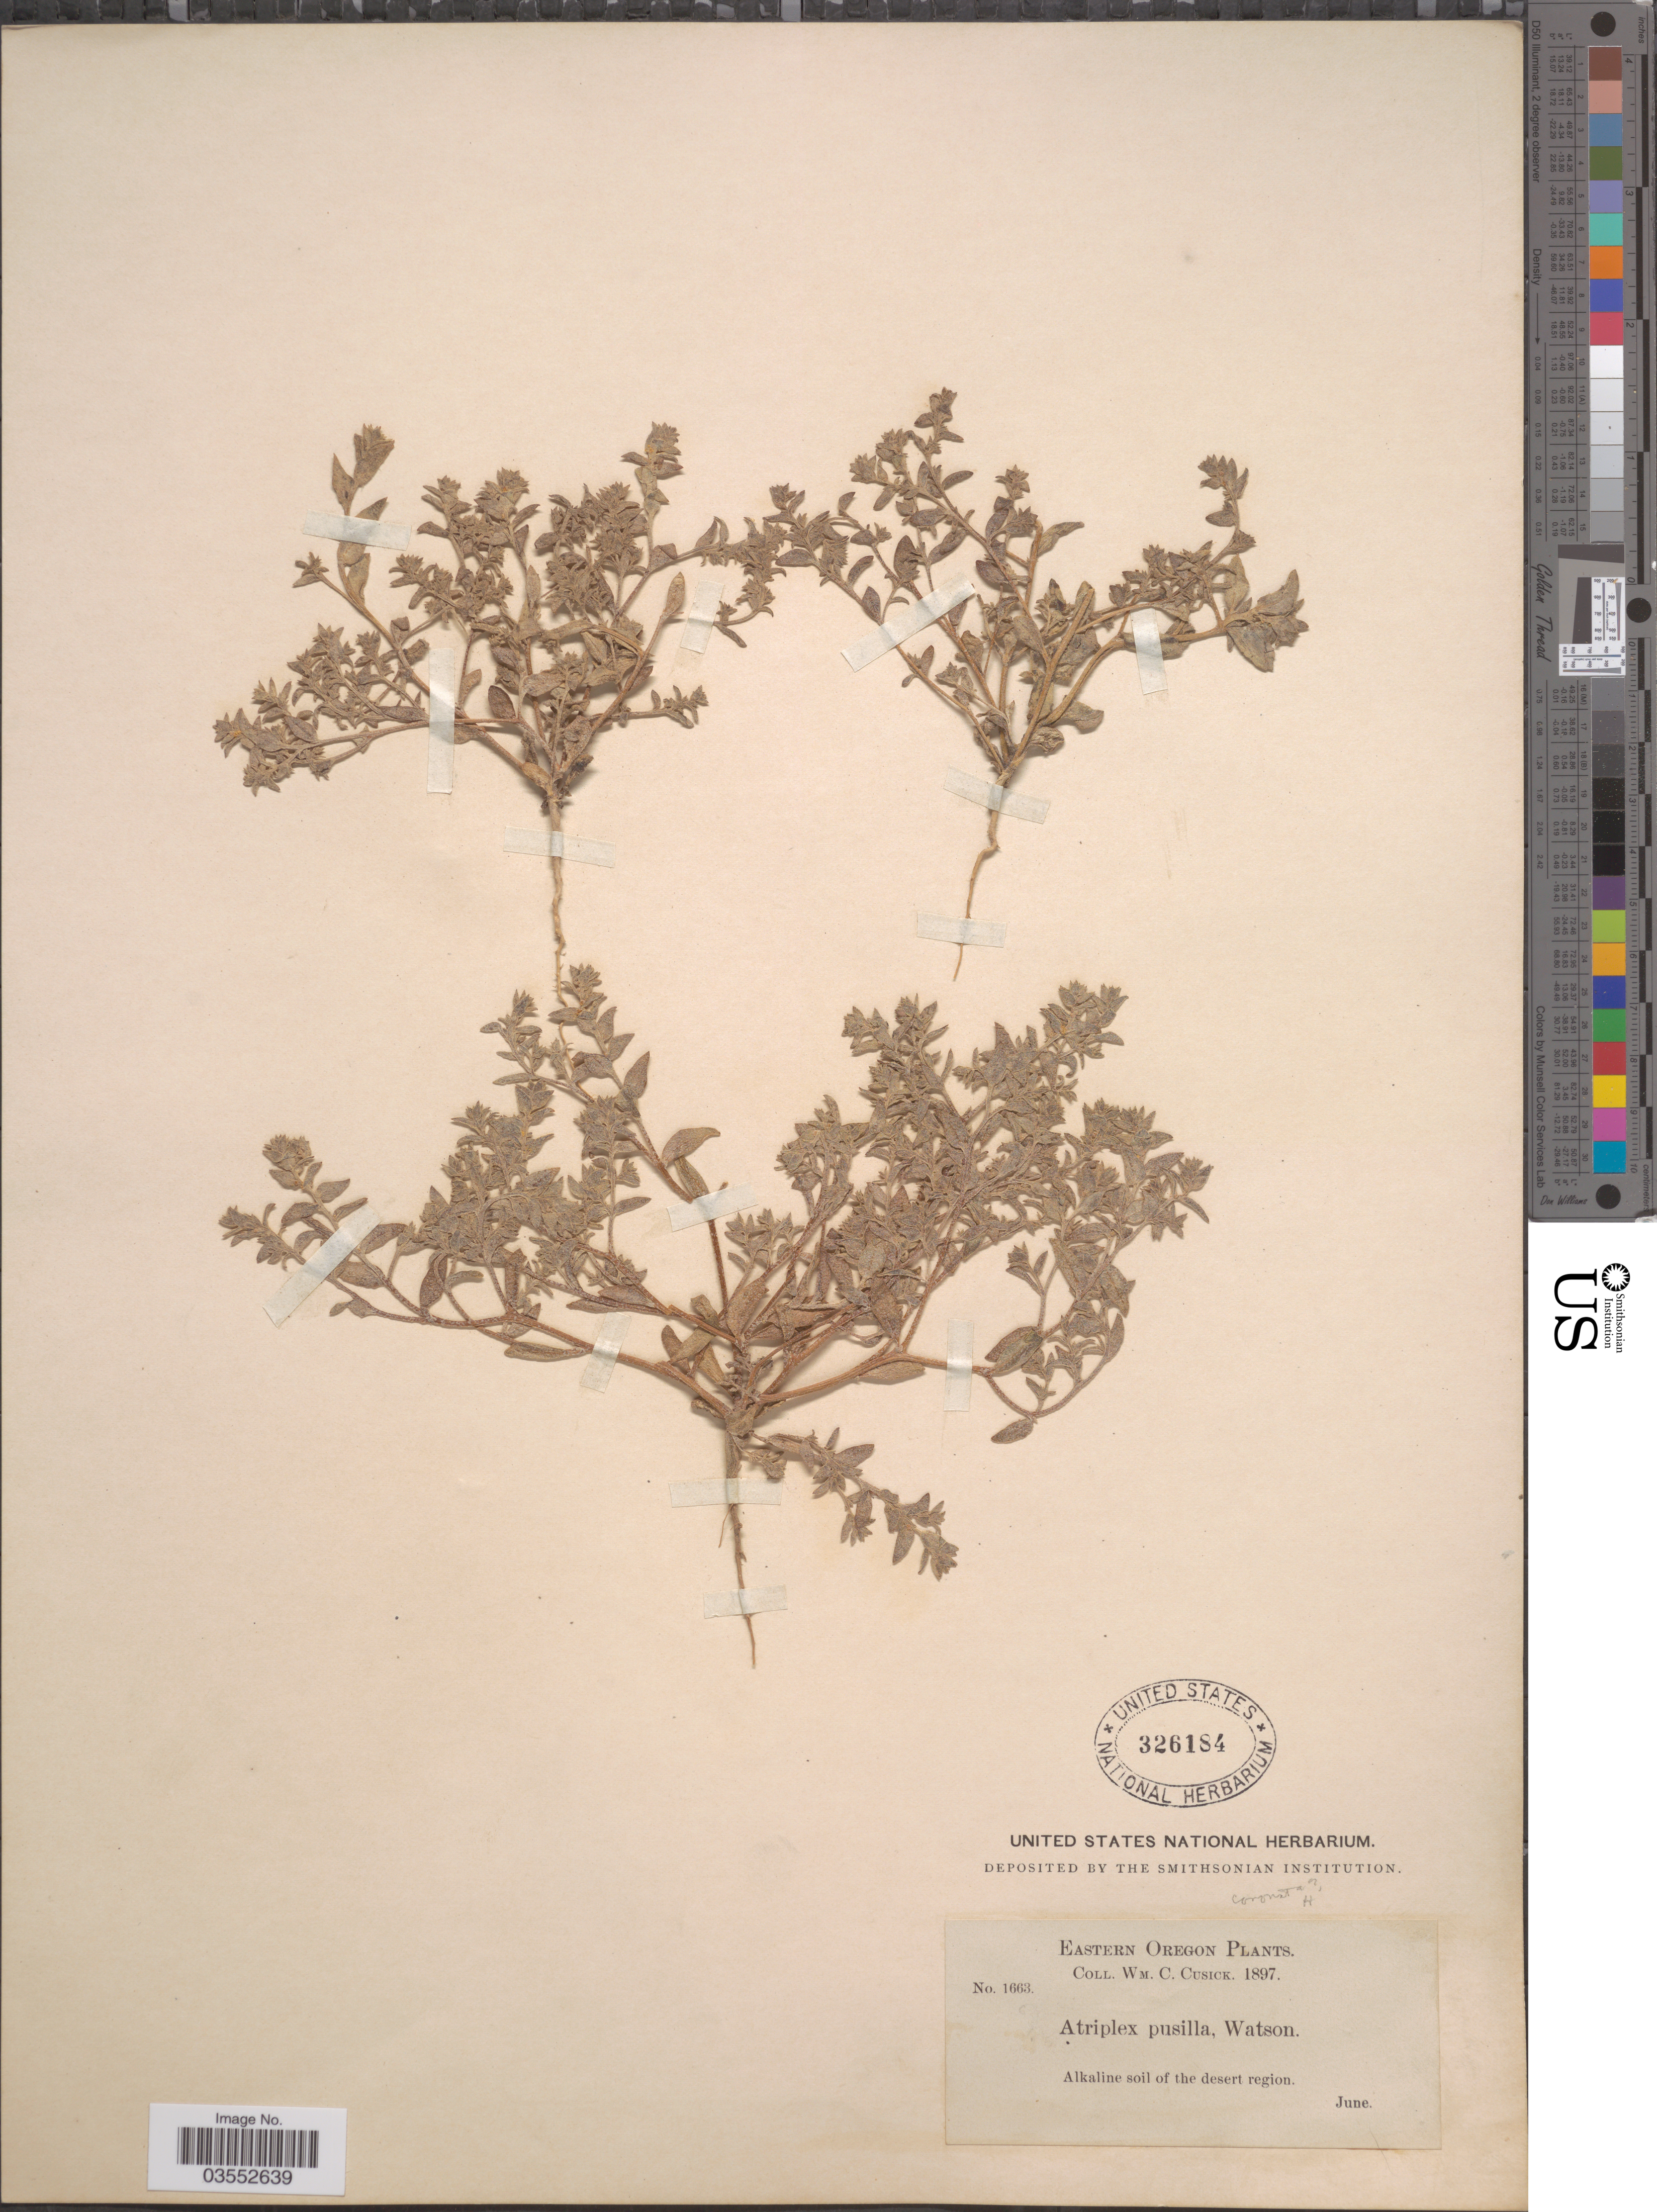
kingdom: Plantae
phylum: Tracheophyta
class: Magnoliopsida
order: Caryophyllales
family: Amaranthaceae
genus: Atriplex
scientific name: Atriplex rosea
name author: L.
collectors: W. C. Cusick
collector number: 1663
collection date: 1897-06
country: United States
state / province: Oregon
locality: Eastern Oregon. Alkaline soil of the desert region.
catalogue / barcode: US 326184